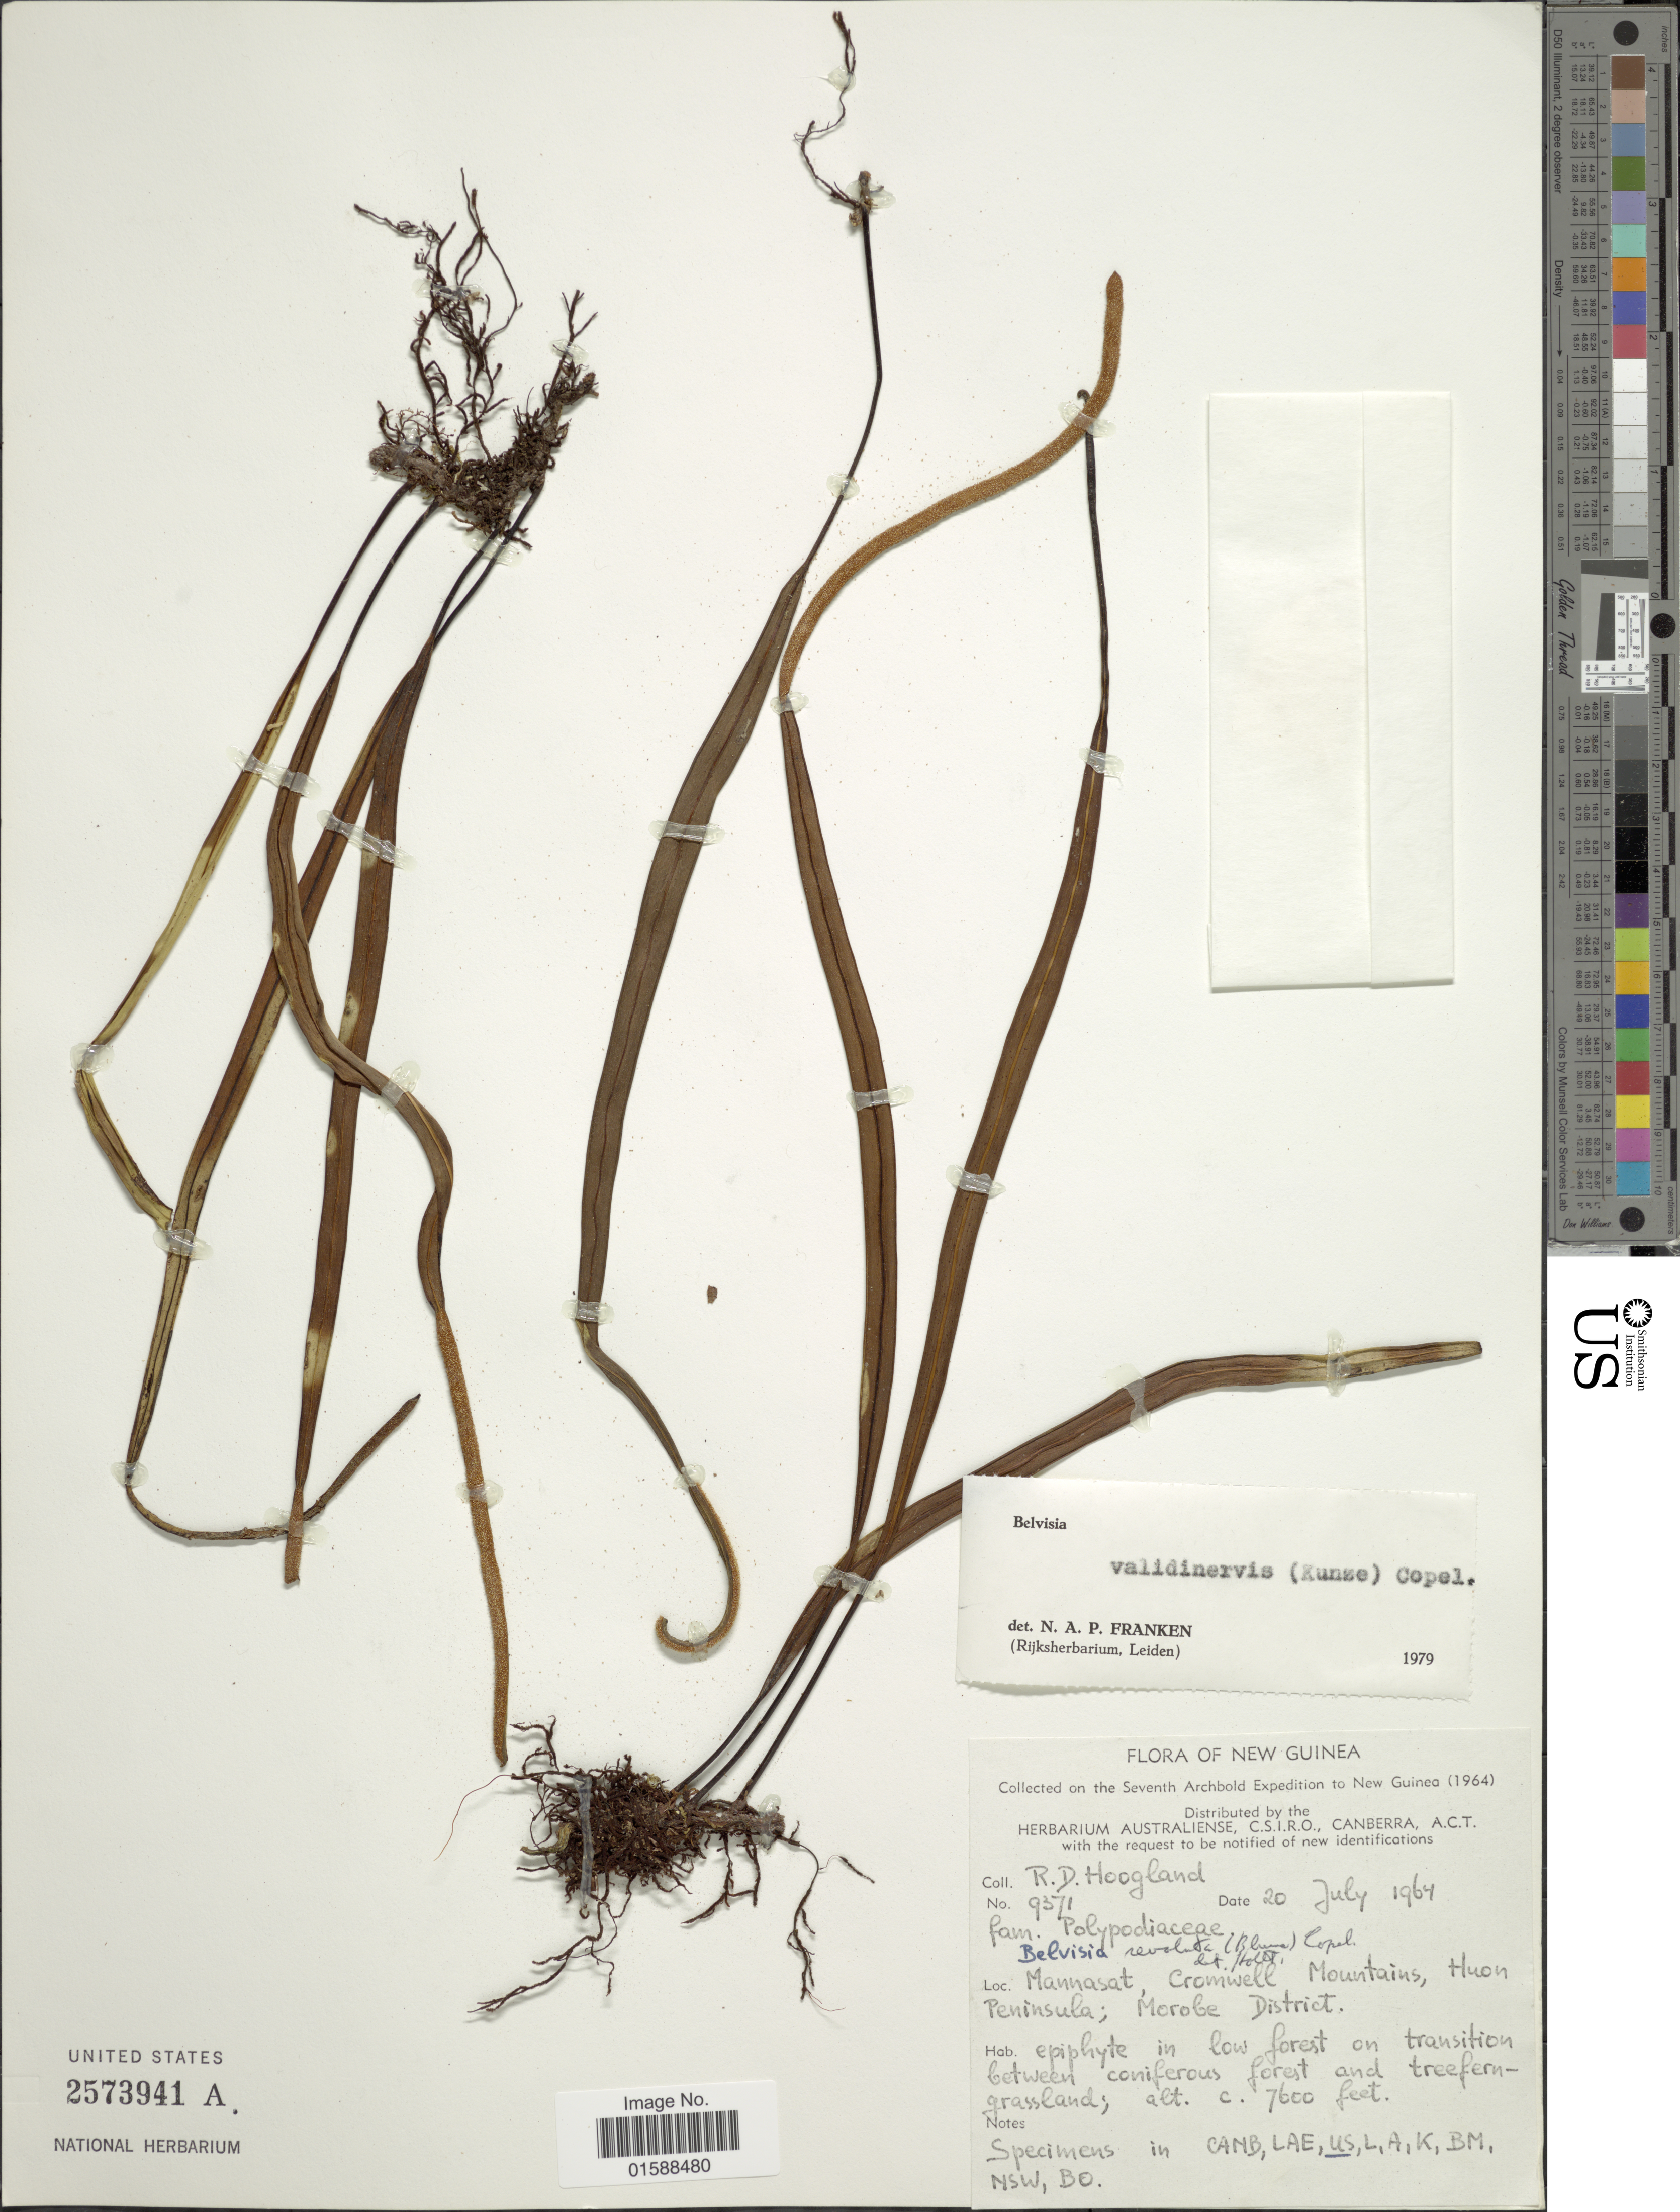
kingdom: Plantae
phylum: Tracheophyta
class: Polypodiopsida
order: Polypodiales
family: Polypodiaceae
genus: Lepisorus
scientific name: Lepisorus validinervis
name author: (Kunze) Li S. Wang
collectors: R. D. Hoogland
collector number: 9371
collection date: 1964-07-20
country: Papua New Guinea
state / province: Morobe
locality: New Guinea. Mannasat Cromwell Mountains, Huon Peninsula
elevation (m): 2316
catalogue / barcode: US 2573941A